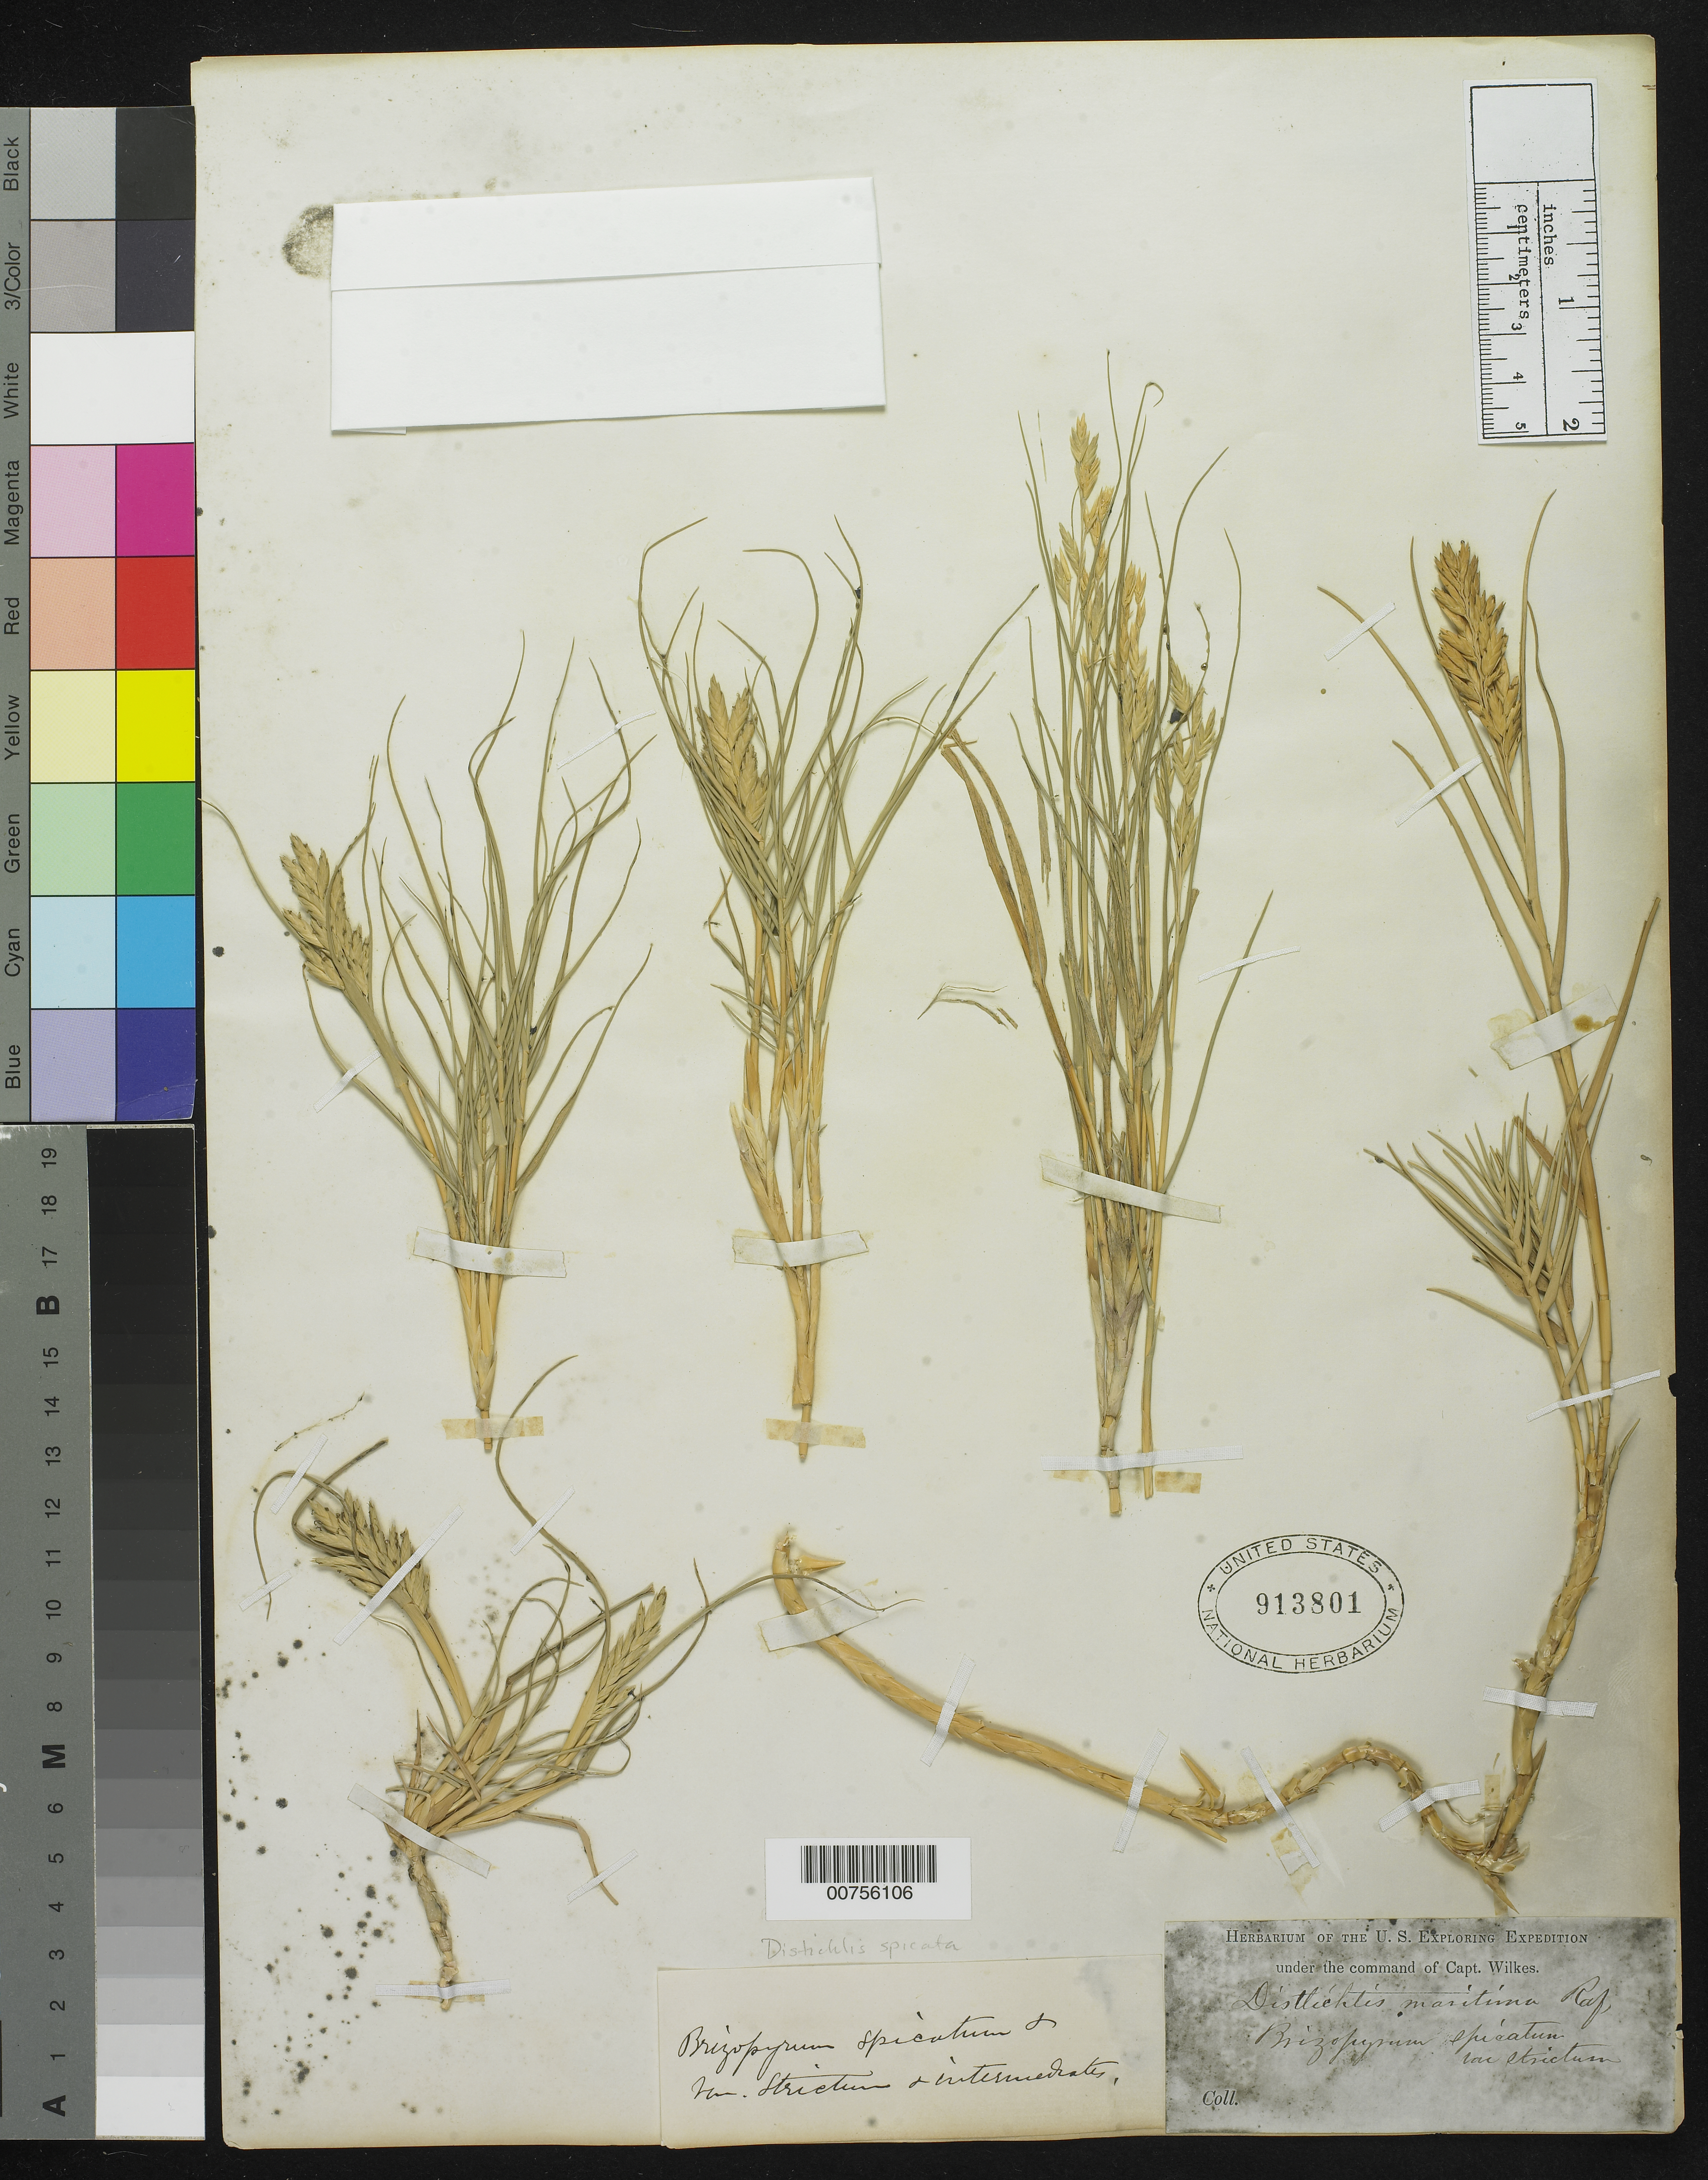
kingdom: Plantae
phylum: Tracheophyta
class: Liliopsida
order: Poales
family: Poaceae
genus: Distichlis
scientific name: Distichlis spicata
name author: (L.) Greene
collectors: Wilkes Explor. Exped.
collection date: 1838/1842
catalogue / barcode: US 913801